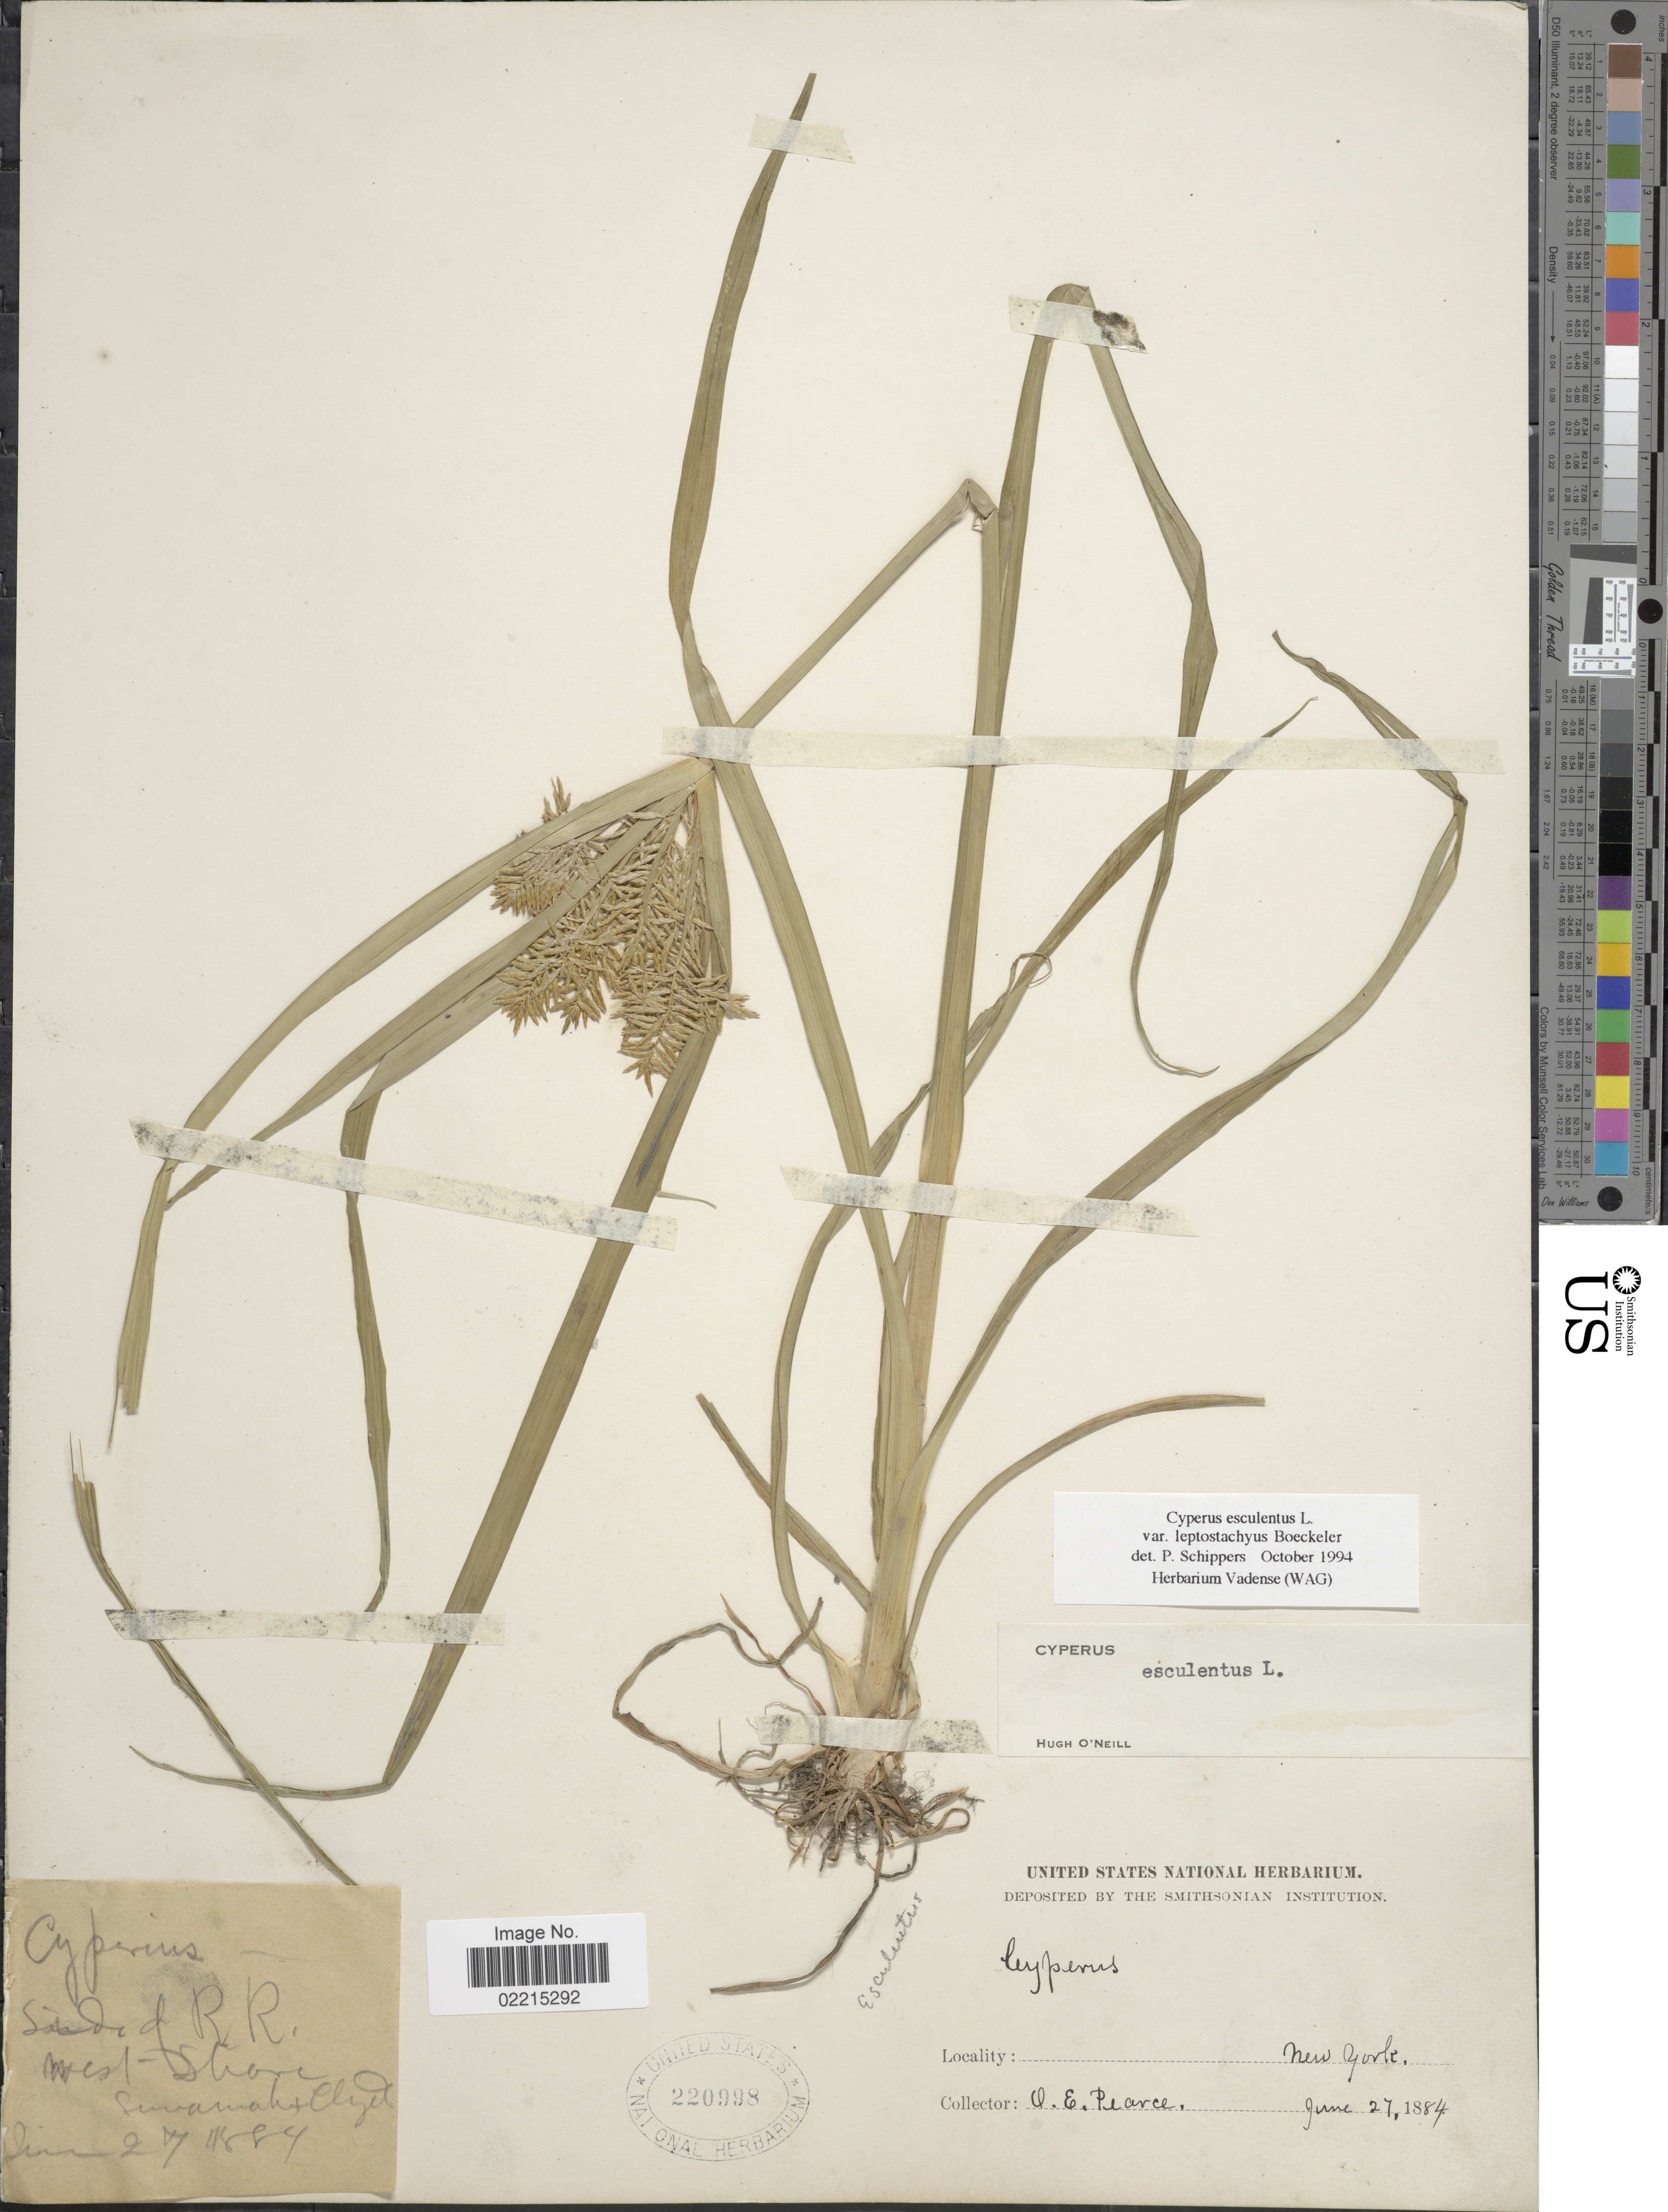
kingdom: Plantae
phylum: Tracheophyta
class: Liliopsida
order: Poales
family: Cyperaceae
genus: Cyperus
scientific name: Cyperus esculentus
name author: L.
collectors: O. E. Pearce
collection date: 1884-06-27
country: United States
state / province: New York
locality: Side of RR, West of Shore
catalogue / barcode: US 220998